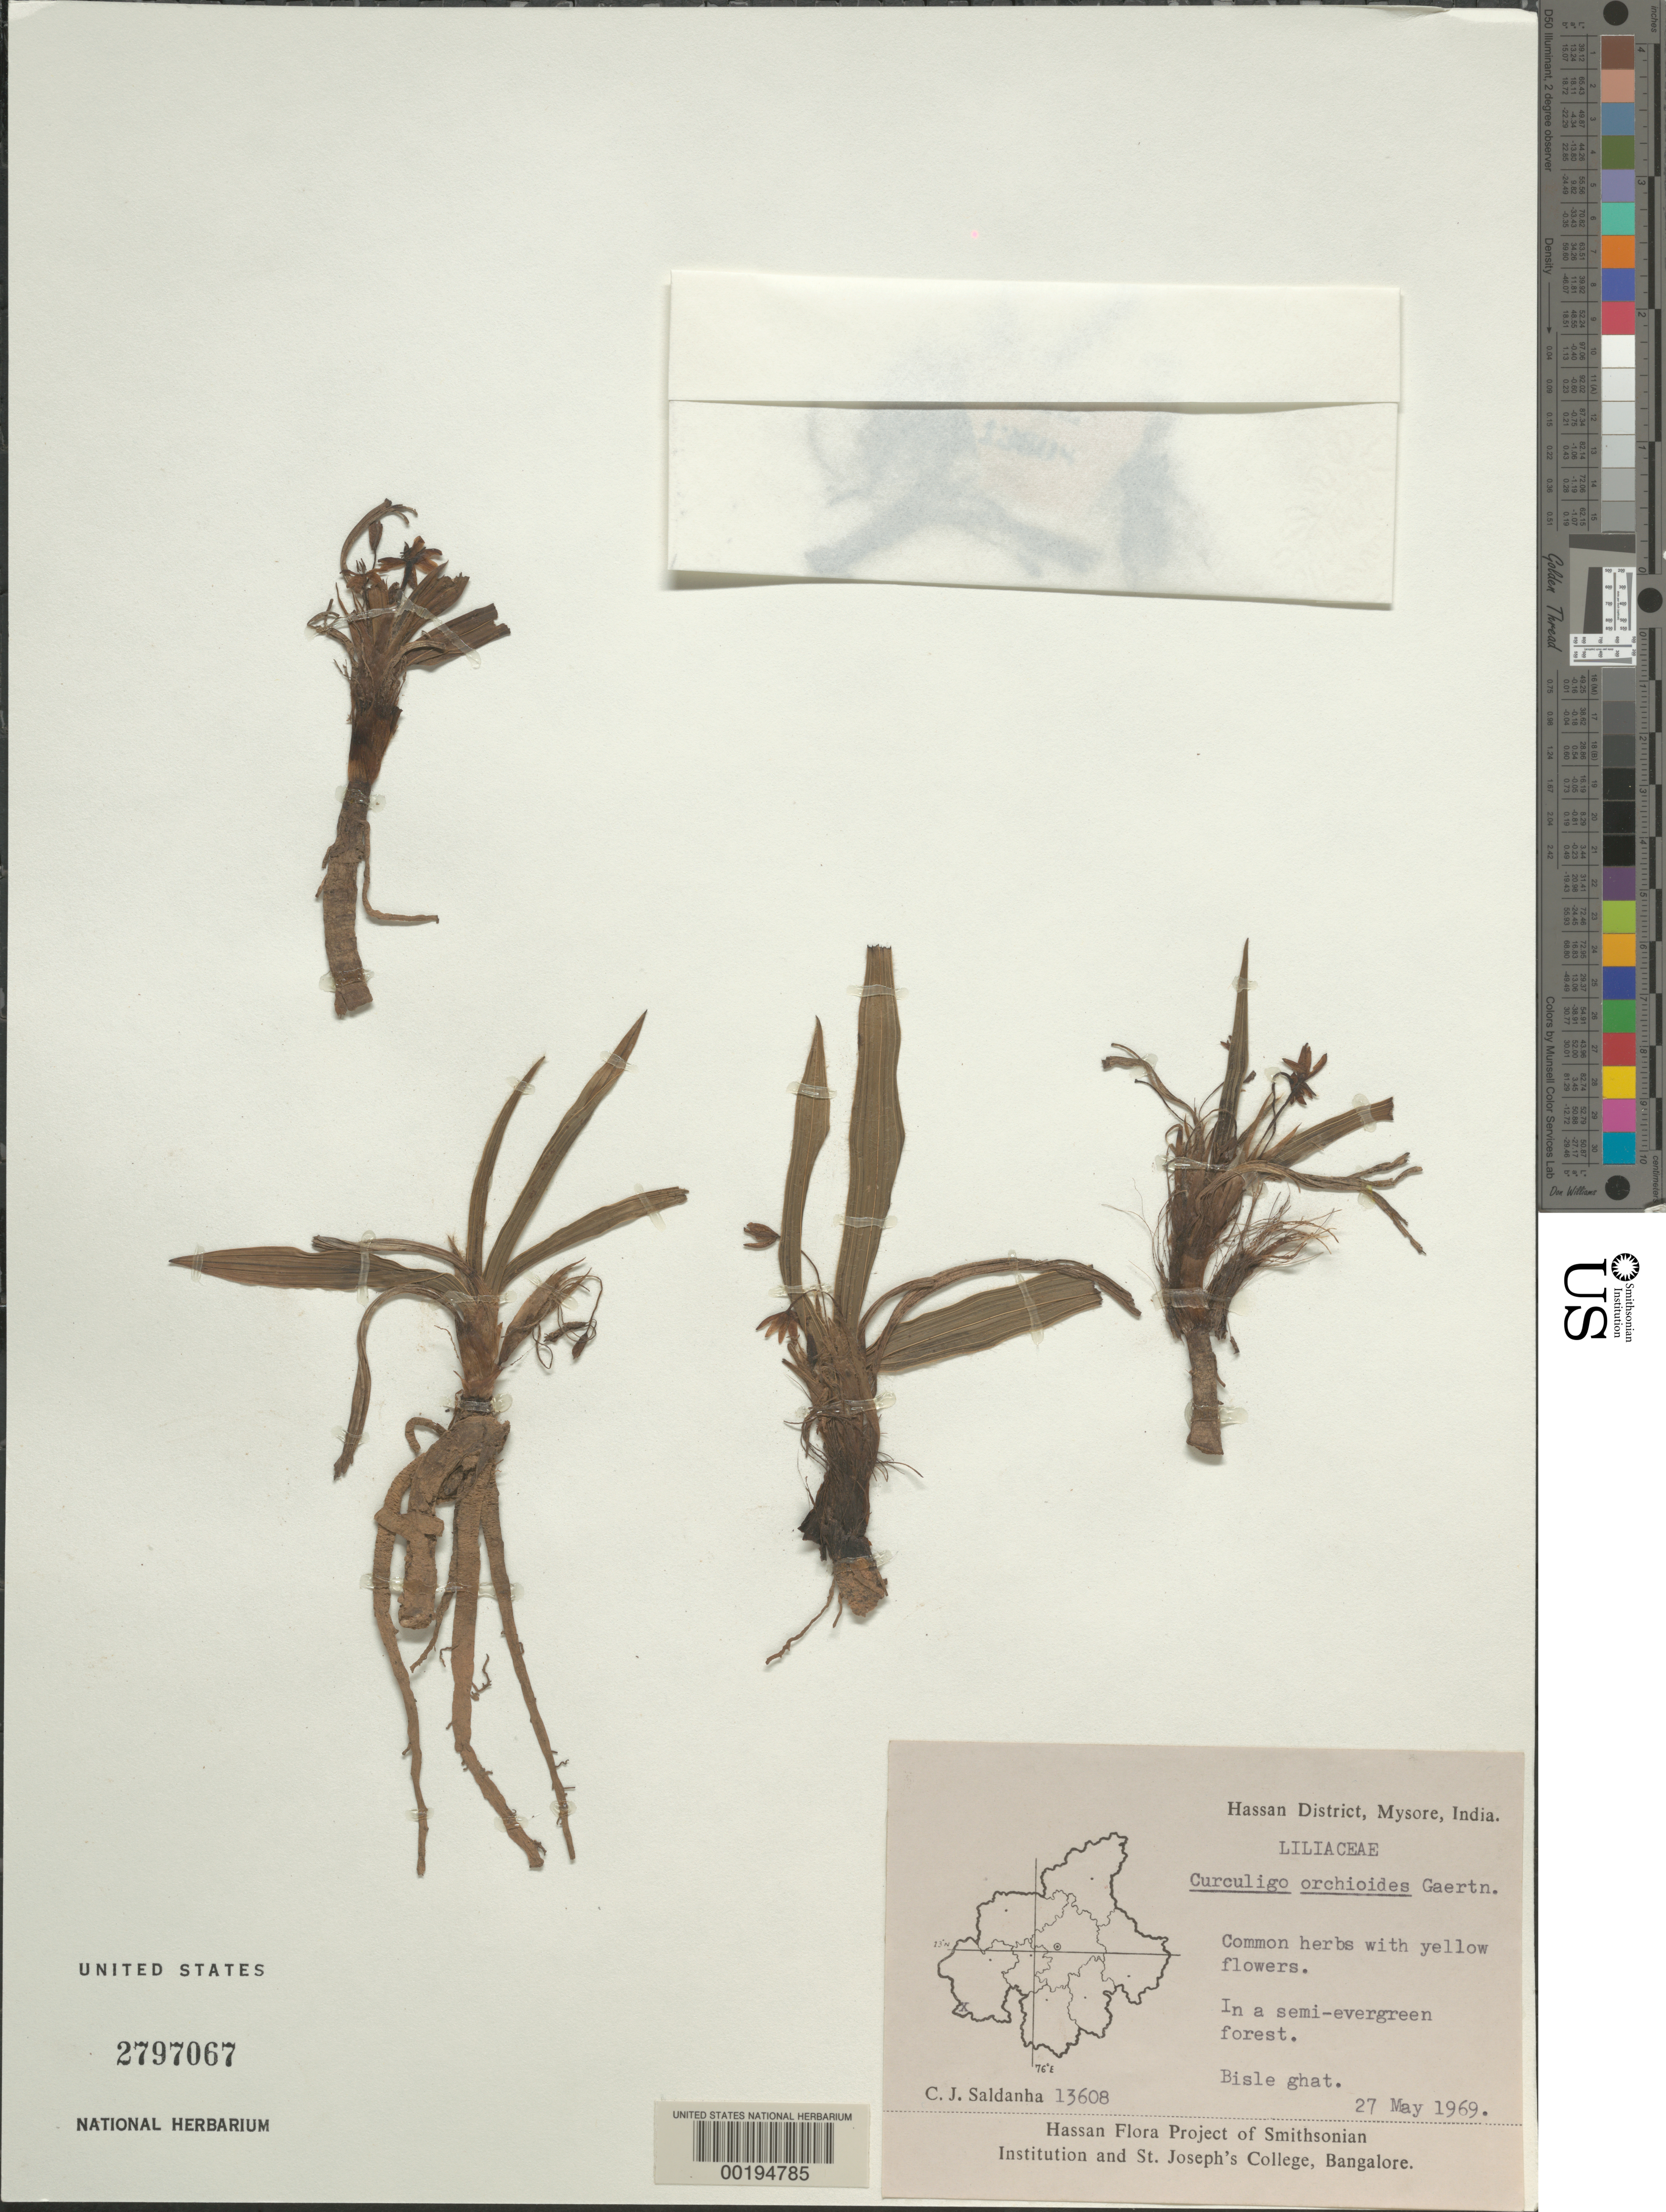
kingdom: Plantae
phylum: Tracheophyta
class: Liliopsida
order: Asparagales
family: Hypoxidaceae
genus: Curculigo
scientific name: Curculigo orchioides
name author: Gaertn.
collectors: C. J. Saldanha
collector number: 13608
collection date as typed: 27 May 1969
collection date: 1969-05-27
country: India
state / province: Karnataka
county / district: Hassan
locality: Bisle ghat, mysore state [mysore state = karnataka.]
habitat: In a semi-evergreen forest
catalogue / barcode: US 2797067